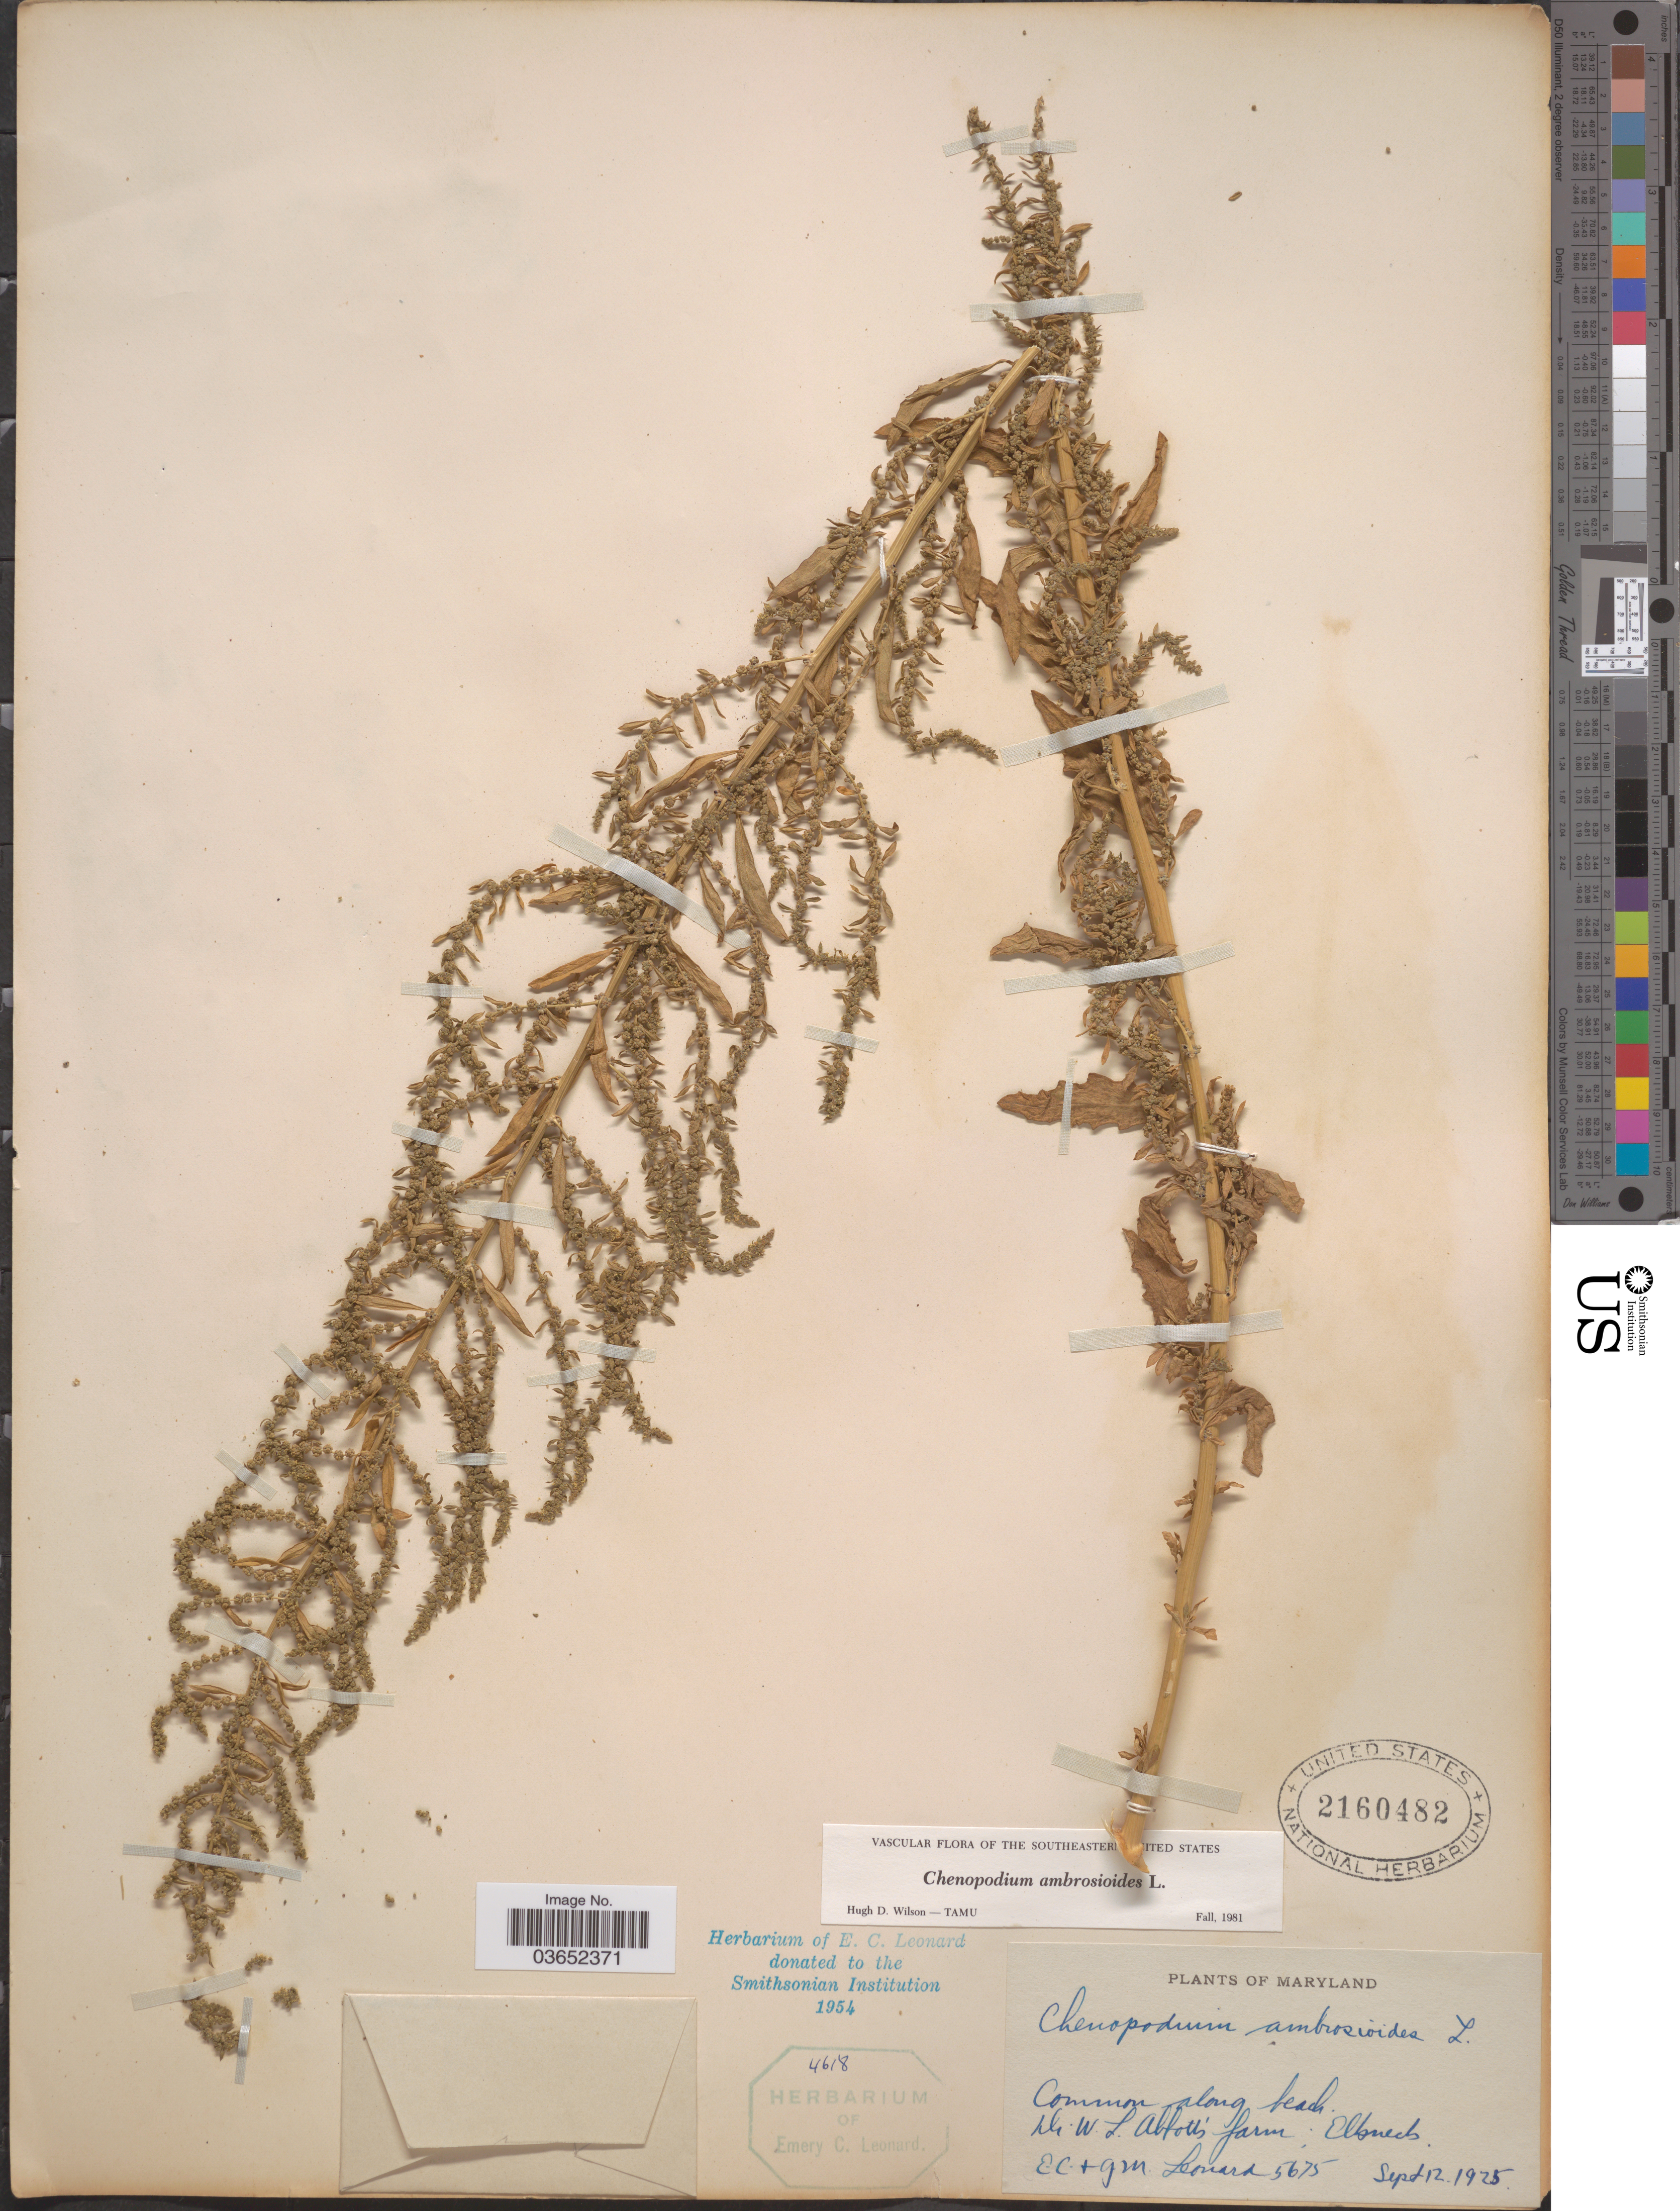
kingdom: Plantae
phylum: Tracheophyta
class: Magnoliopsida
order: Caryophyllales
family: Amaranthaceae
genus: Chenopodium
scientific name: Chenopodium ambrosioides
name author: L.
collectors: E. C. Leonard & G. M. Leonard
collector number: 5675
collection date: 1925-09-12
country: United States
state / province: Maryland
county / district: Cecil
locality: Common along beach. Dr. W. L. Abbott's farm; Elkneck.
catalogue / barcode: US 2160482